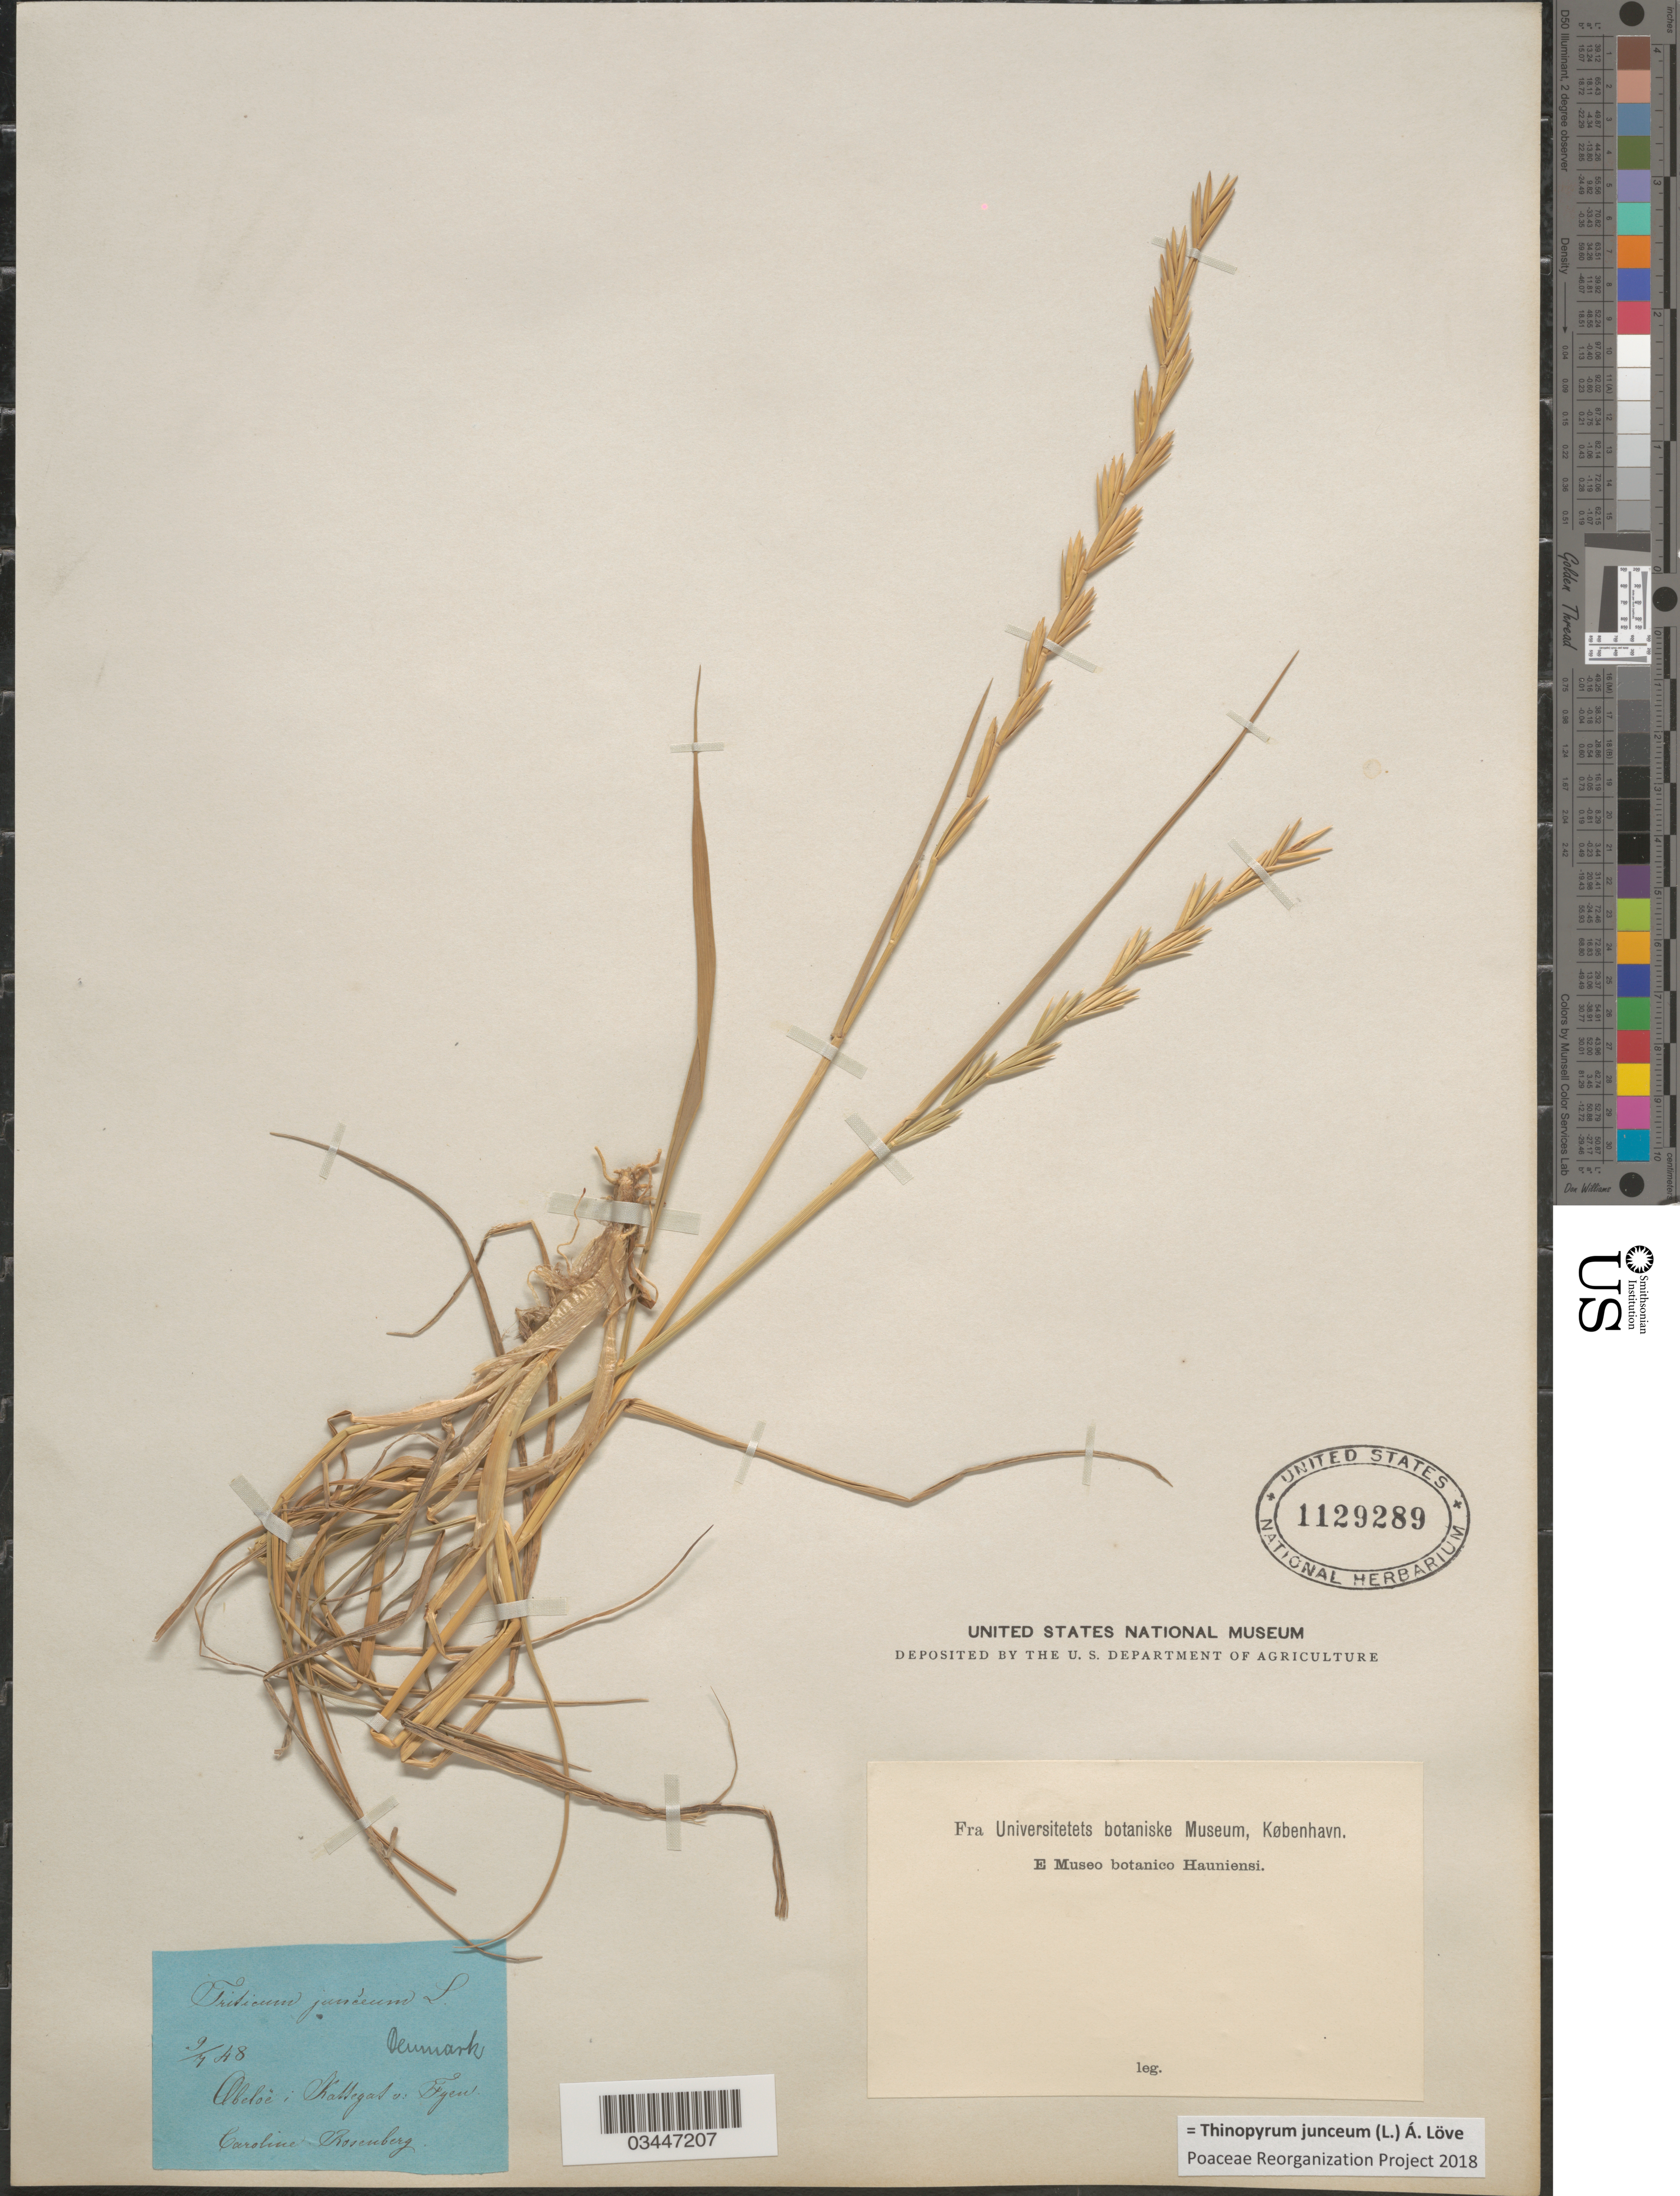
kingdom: Plantae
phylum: Tracheophyta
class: Liliopsida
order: Poales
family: Poaceae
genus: Thinopyrum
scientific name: Thinopyrum junceum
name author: (L.) Á. Löve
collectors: C. Rosenberg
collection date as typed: Transcribed d/m/y: 9/7/48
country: Denmark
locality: Abeloë; Kattegat v. Fyen.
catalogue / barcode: US 1129289